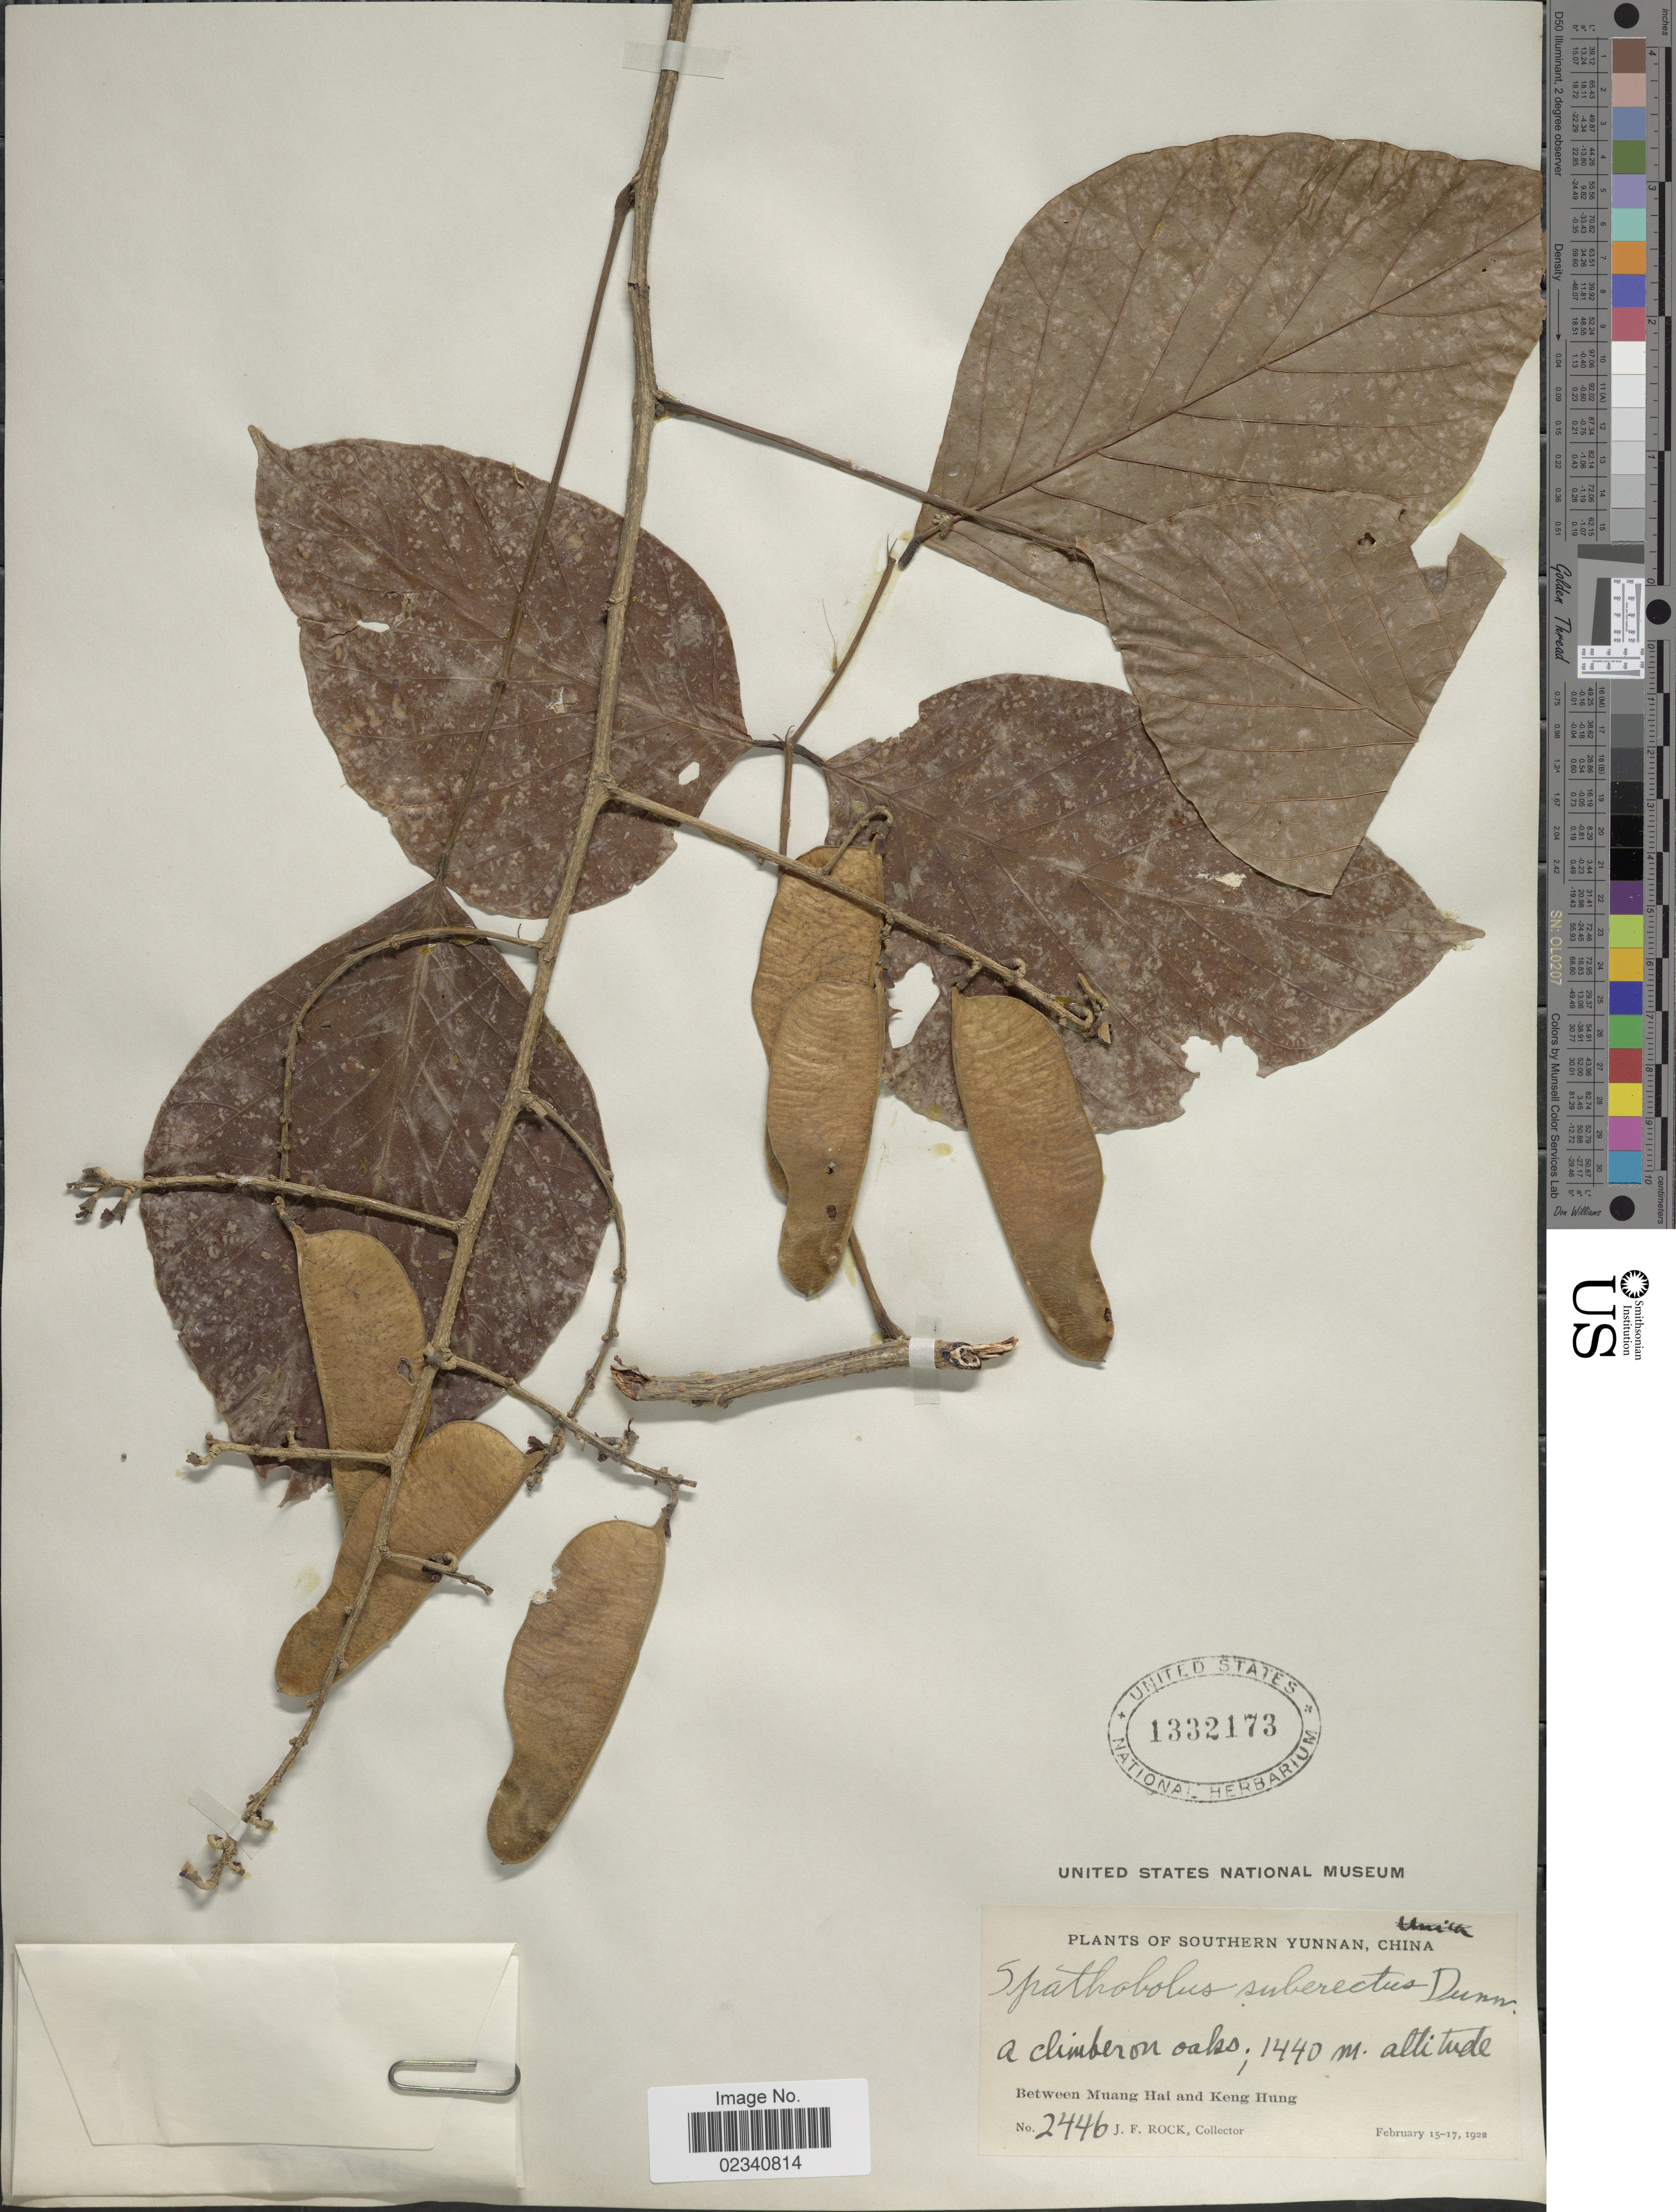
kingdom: Plantae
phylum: Tracheophyta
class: Magnoliopsida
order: Fabales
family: Fabaceae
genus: Spatholobus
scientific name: Spatholobus suberectus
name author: Dunn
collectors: J. Rock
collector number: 2446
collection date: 1922-02-15/1922-02-17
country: China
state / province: Yunnan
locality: Southern Yunnan, China. Between Muang Hai and Keng Hung.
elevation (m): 1440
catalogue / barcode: US 1332173